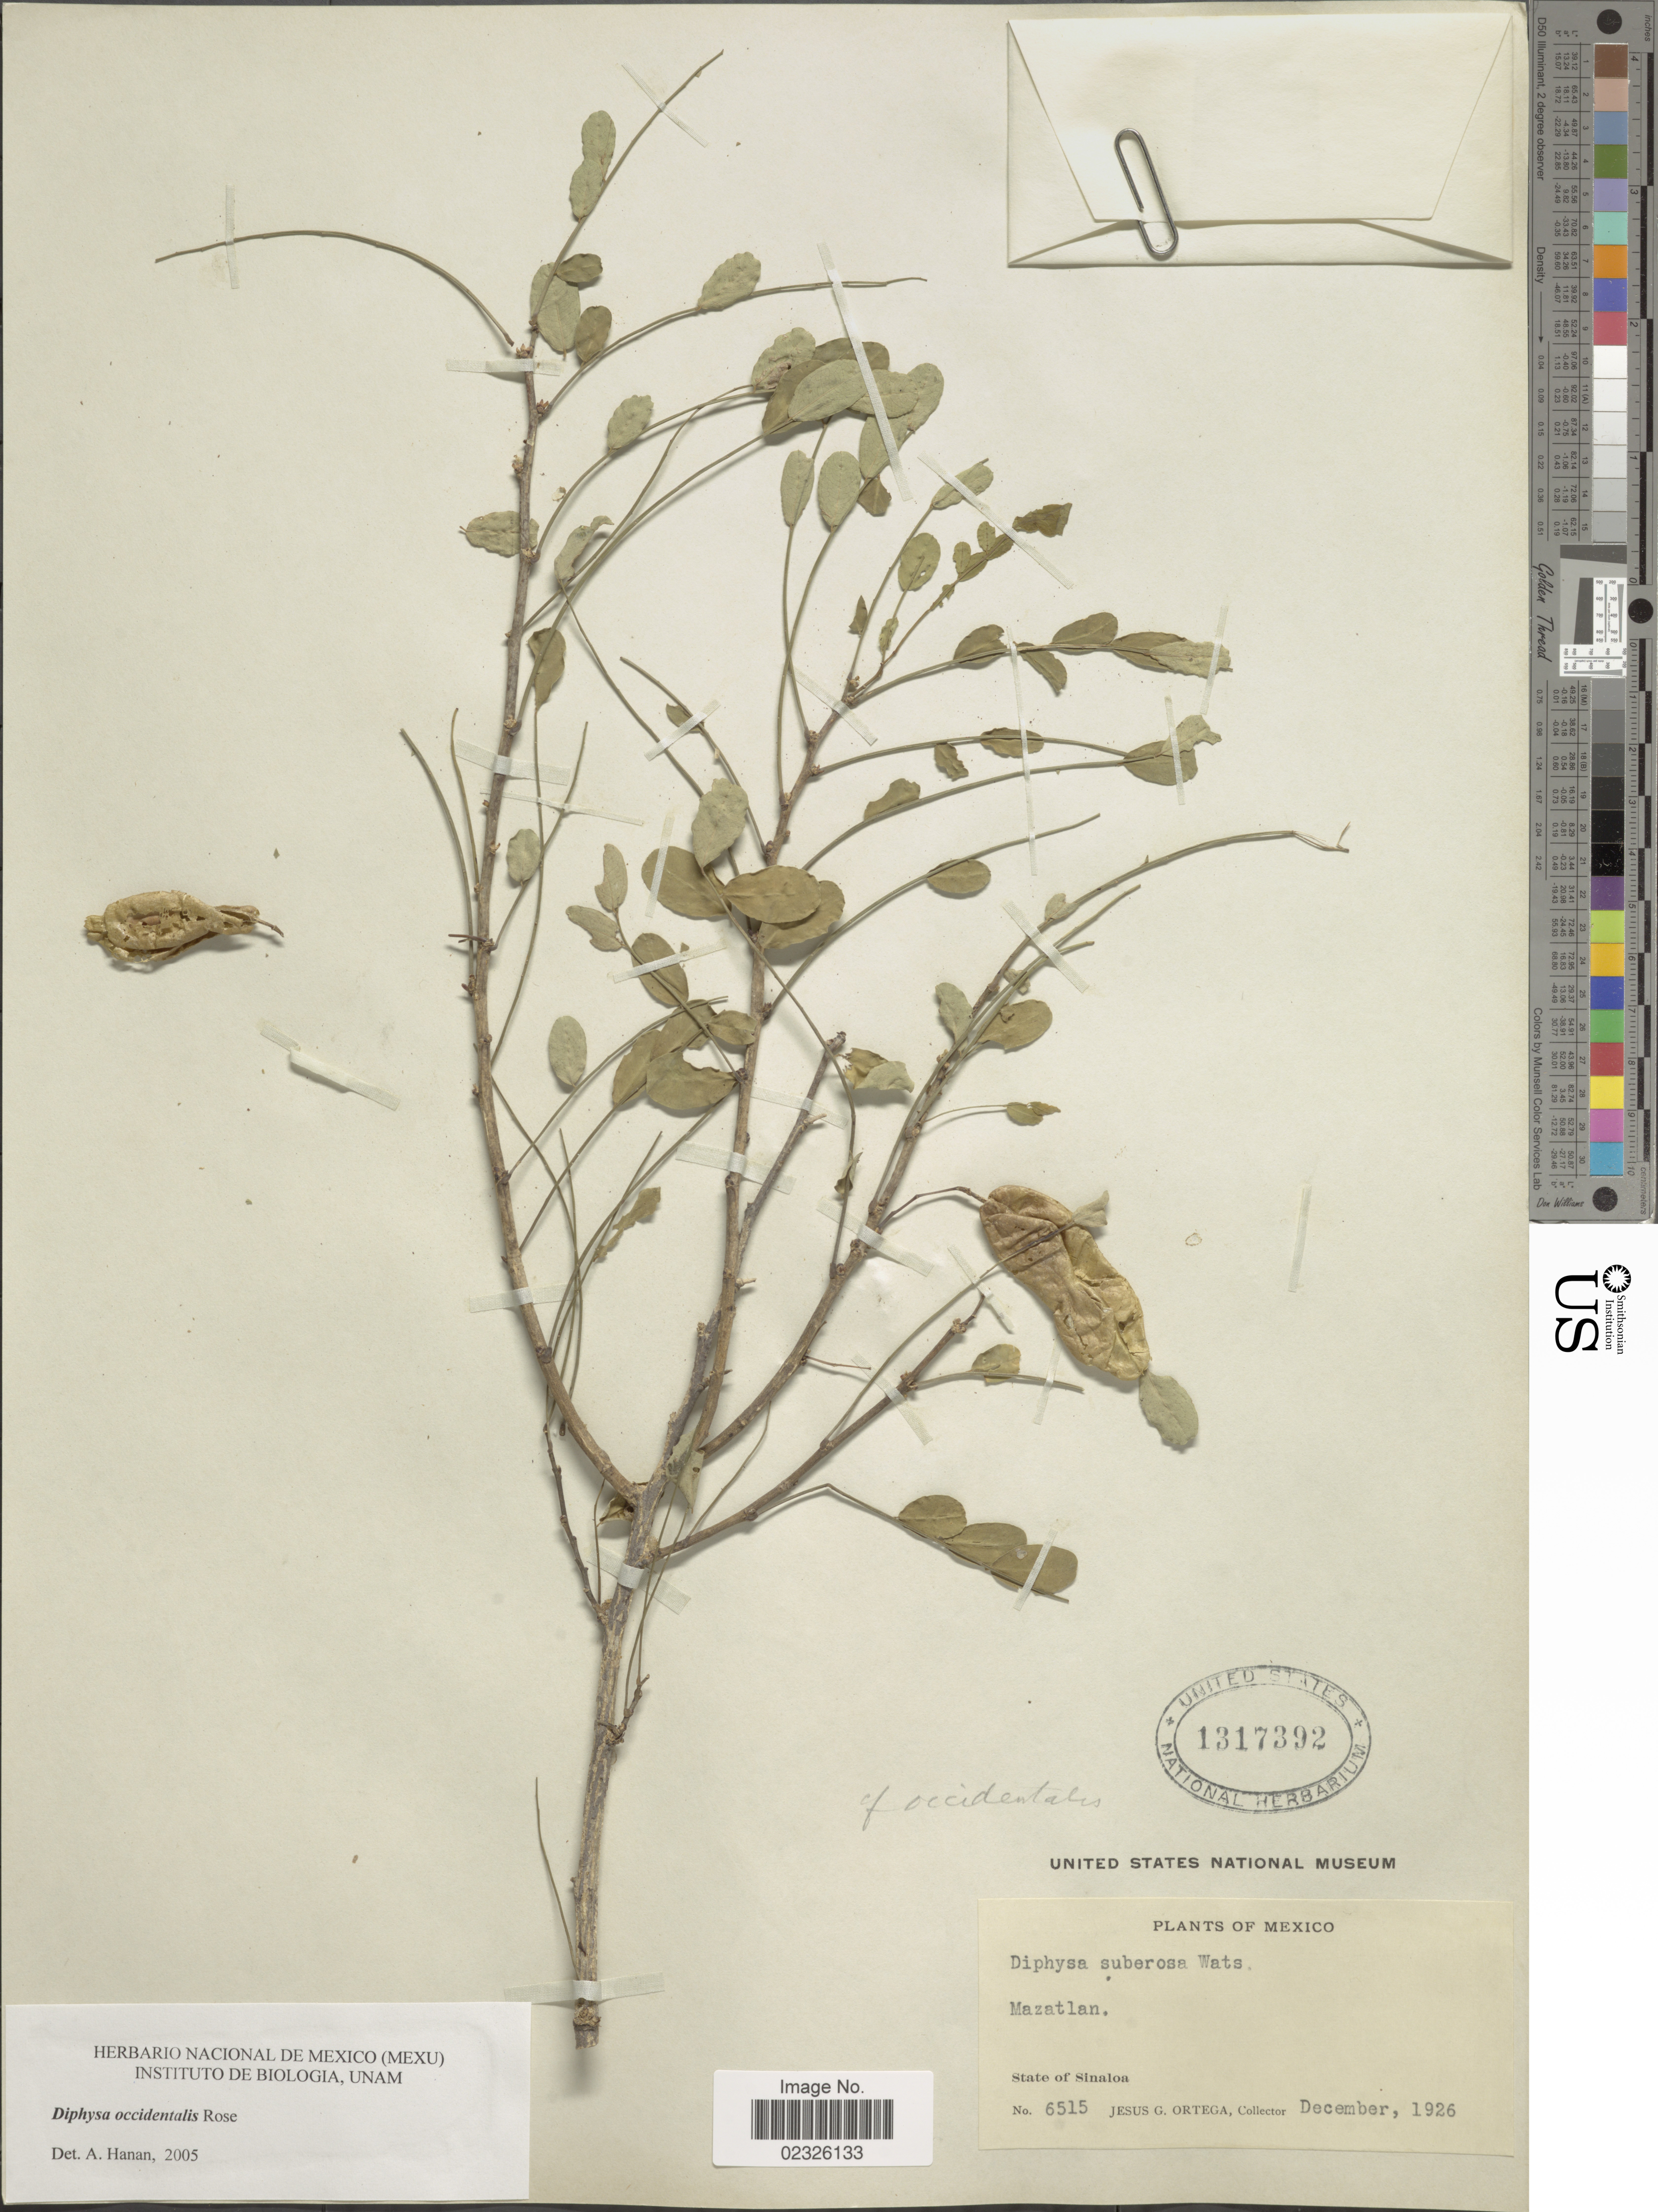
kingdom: Plantae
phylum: Tracheophyta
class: Magnoliopsida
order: Fabales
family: Fabaceae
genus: Diphysa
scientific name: Diphysa occidentalis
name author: Rose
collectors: J. Ortega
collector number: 6515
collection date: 1926-12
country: Mexico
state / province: Sinaloa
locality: Mazatlan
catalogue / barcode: US 1317392